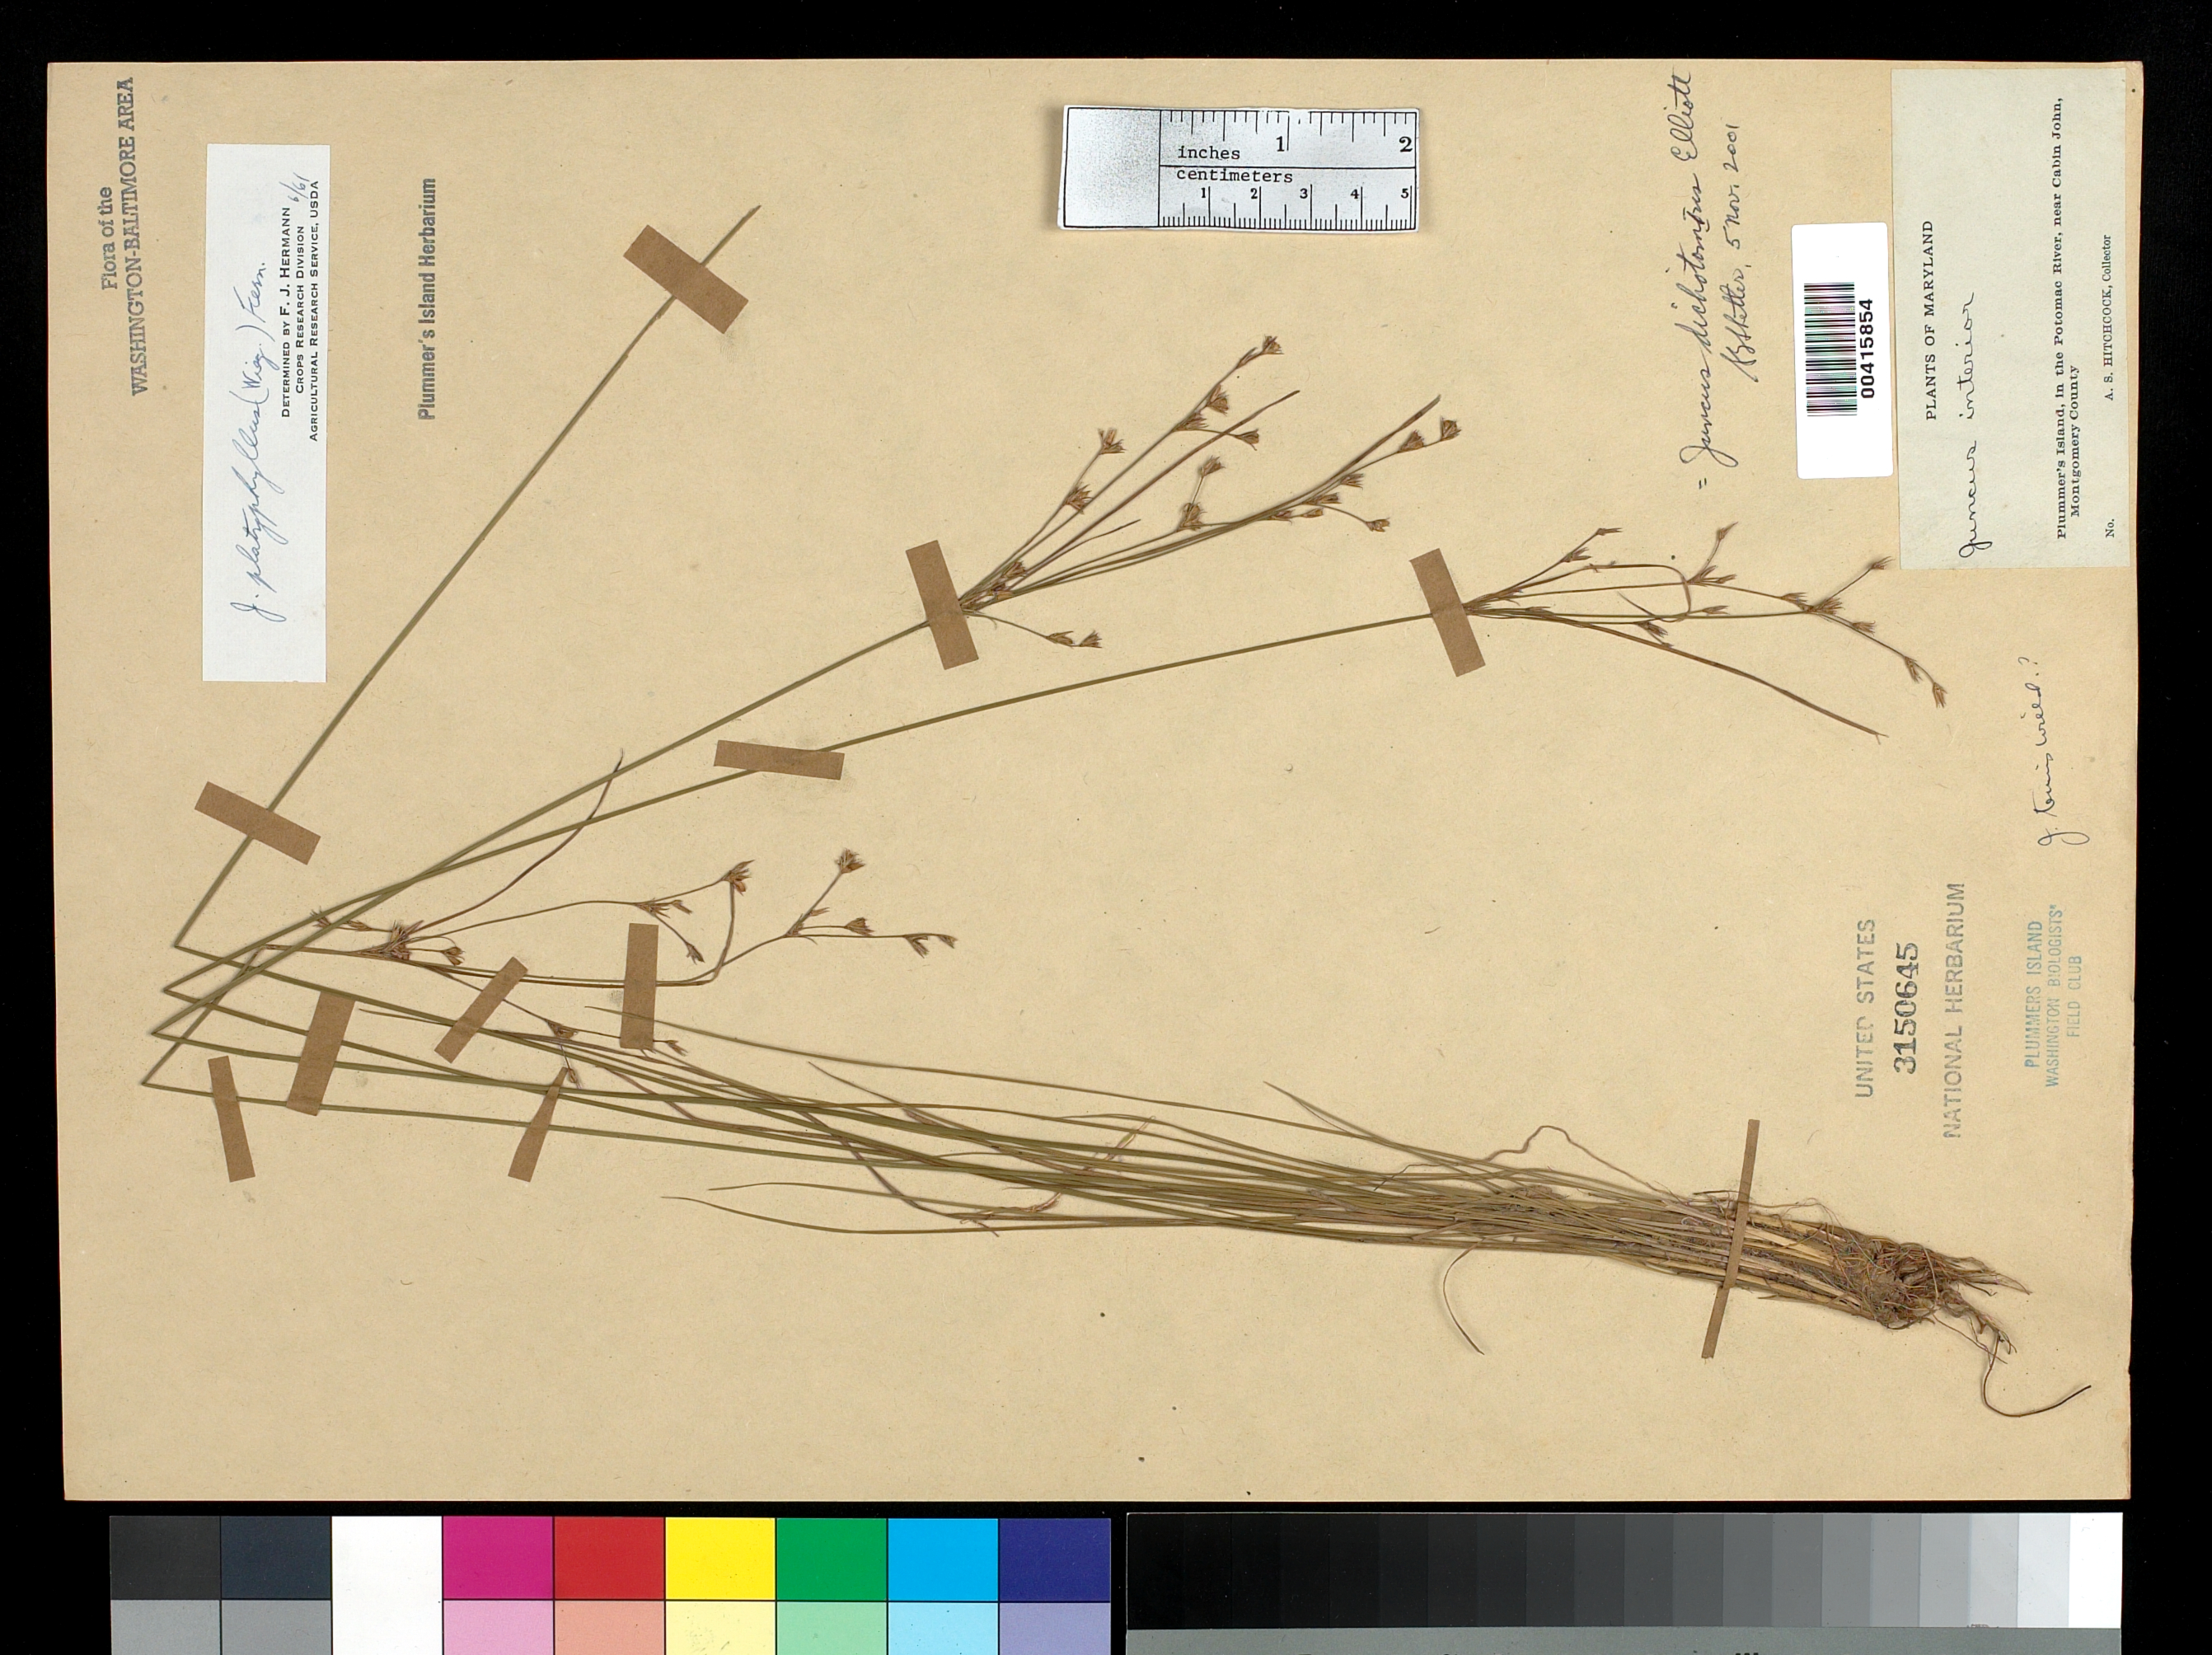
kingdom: Plantae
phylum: Tracheophyta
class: Liliopsida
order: Poales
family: Juncaceae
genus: Juncus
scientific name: Juncus dichotomus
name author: Elliott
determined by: Shetler, Stanwyn G., (US), NMNH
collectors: A. S. Hitchcock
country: United States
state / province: Maryland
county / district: Montgomery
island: Plummers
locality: Plummer's Island C. & O. Canal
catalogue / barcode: US 3150645